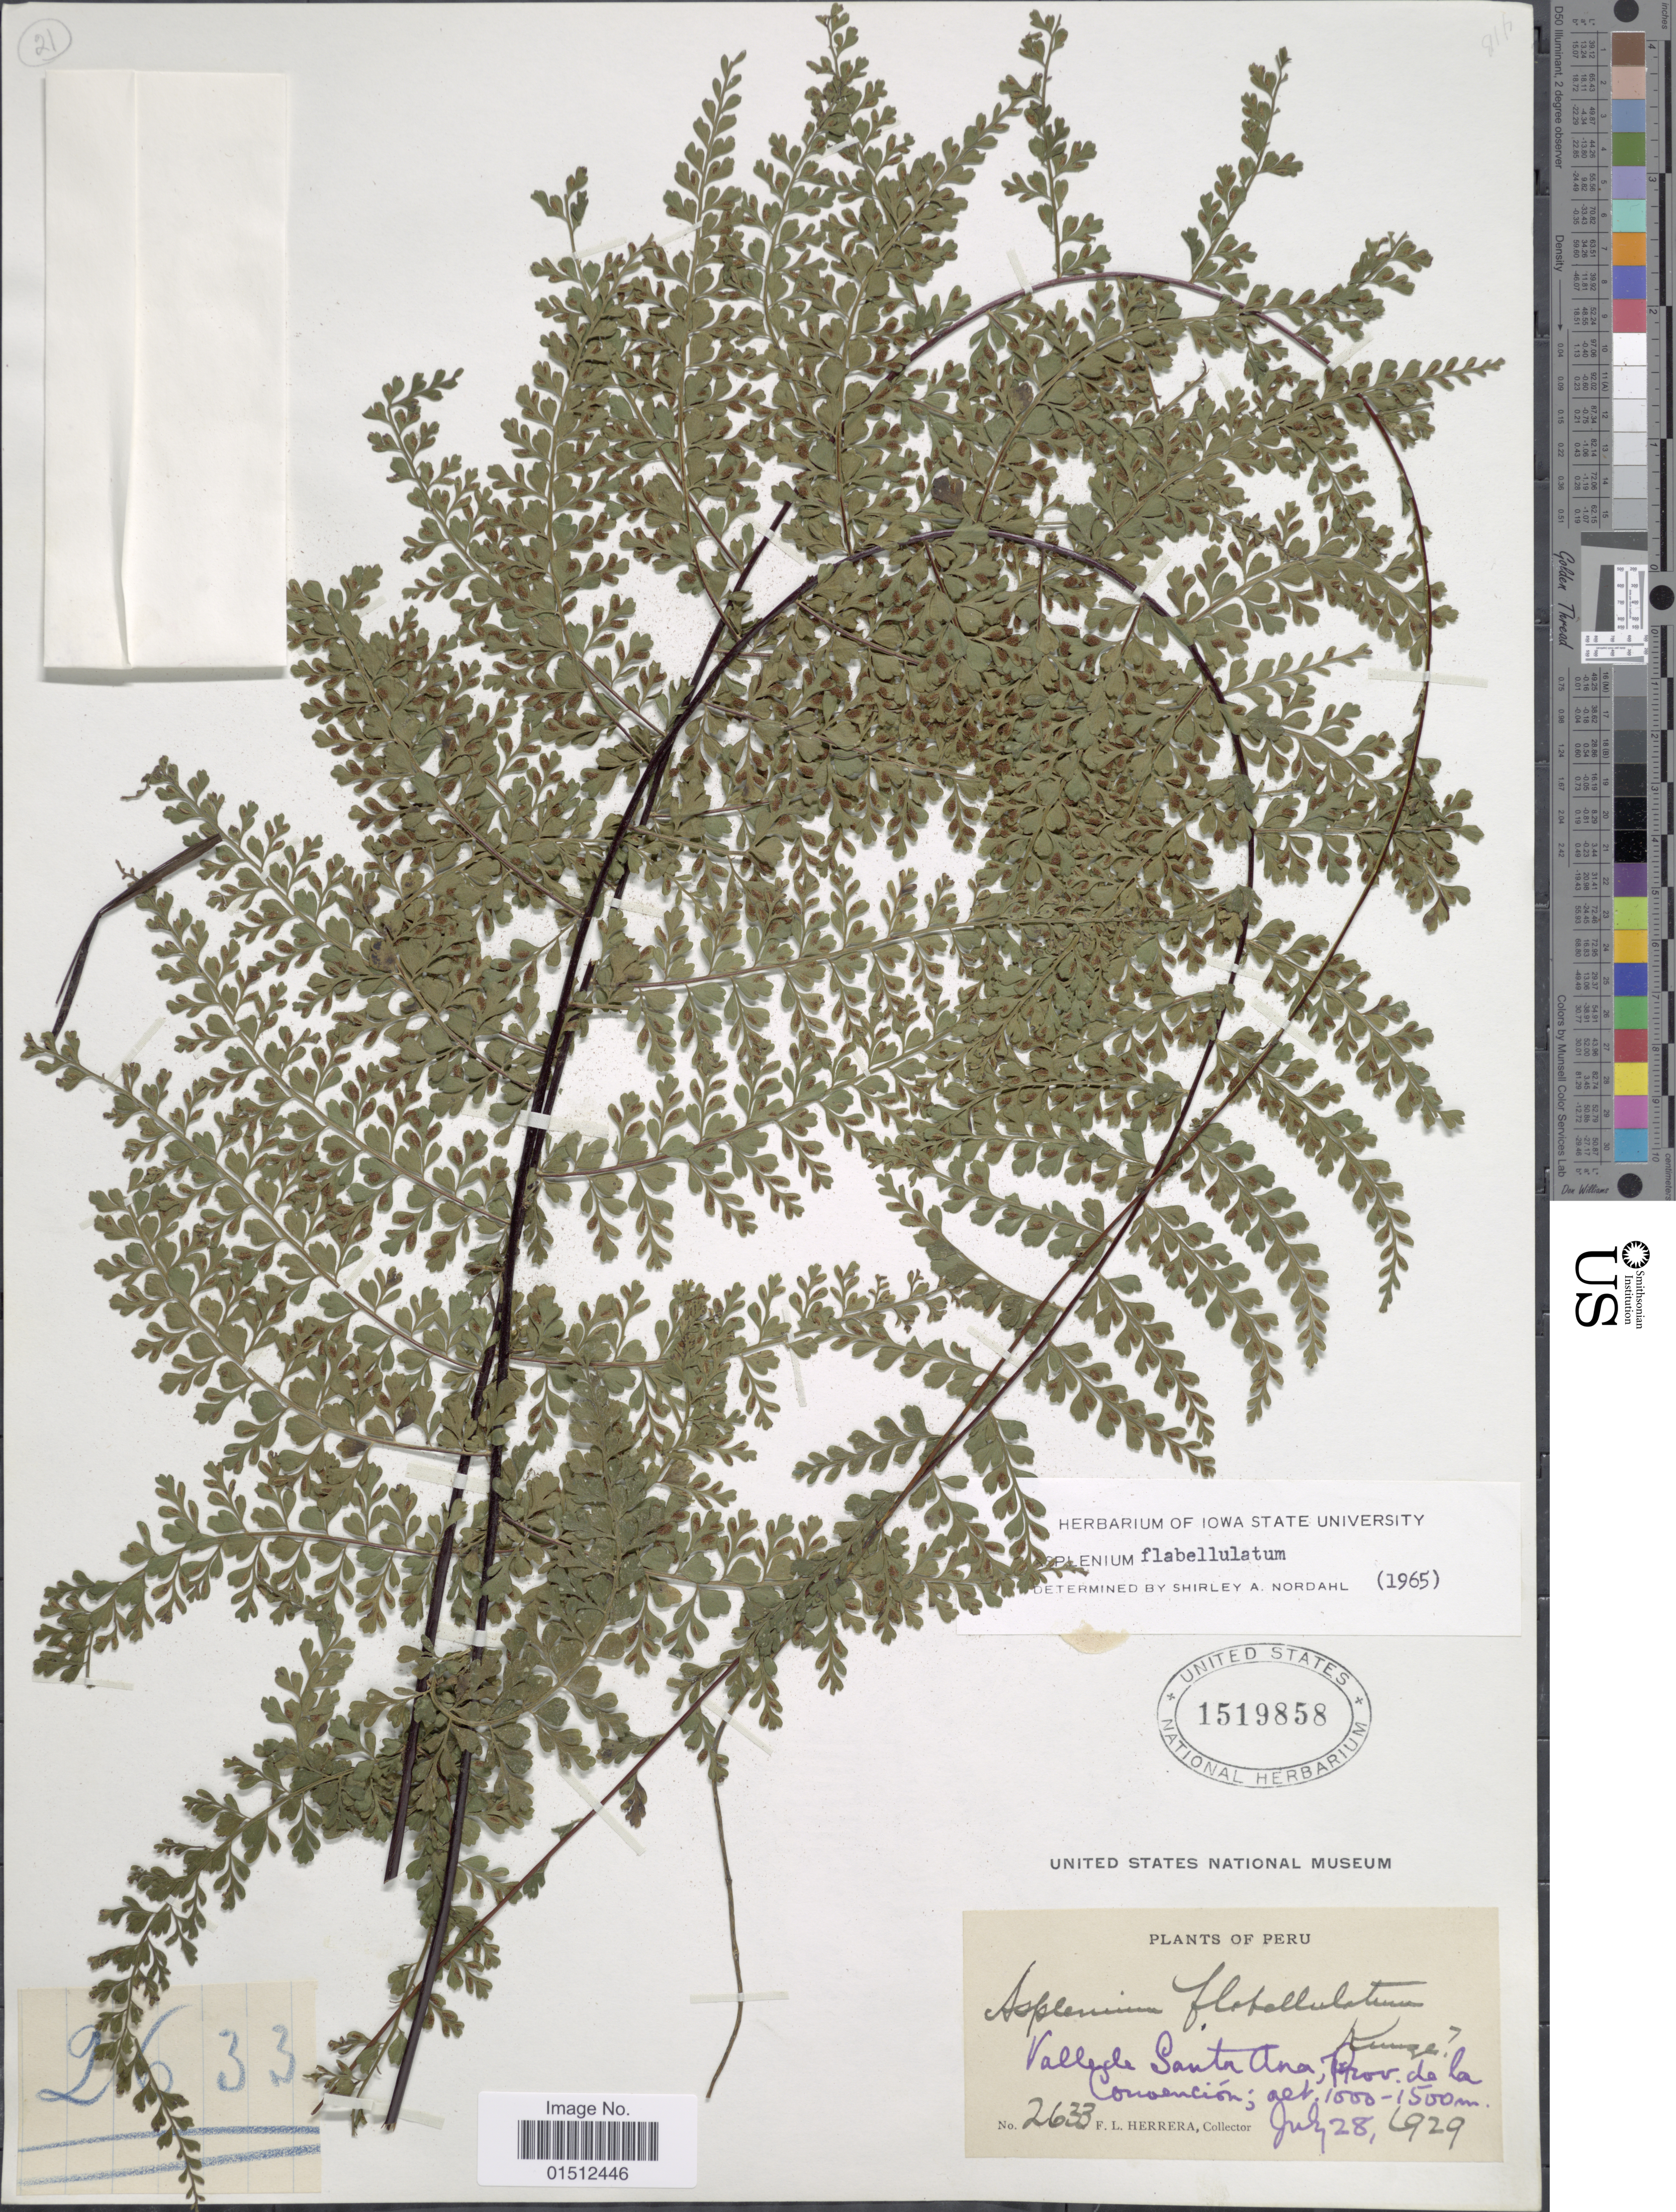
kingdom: Plantae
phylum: Tracheophyta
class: Polypodiopsida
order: Polypodiales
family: Aspleniaceae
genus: Asplenium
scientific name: Asplenium radicans var. dentatum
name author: (Klotzsch) Bonap.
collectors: F. L. Herrera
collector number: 2633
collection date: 1929-07-28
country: Peru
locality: Valley de Santa Ana, Prov. de la Convencion.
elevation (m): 1000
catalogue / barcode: US 1519858